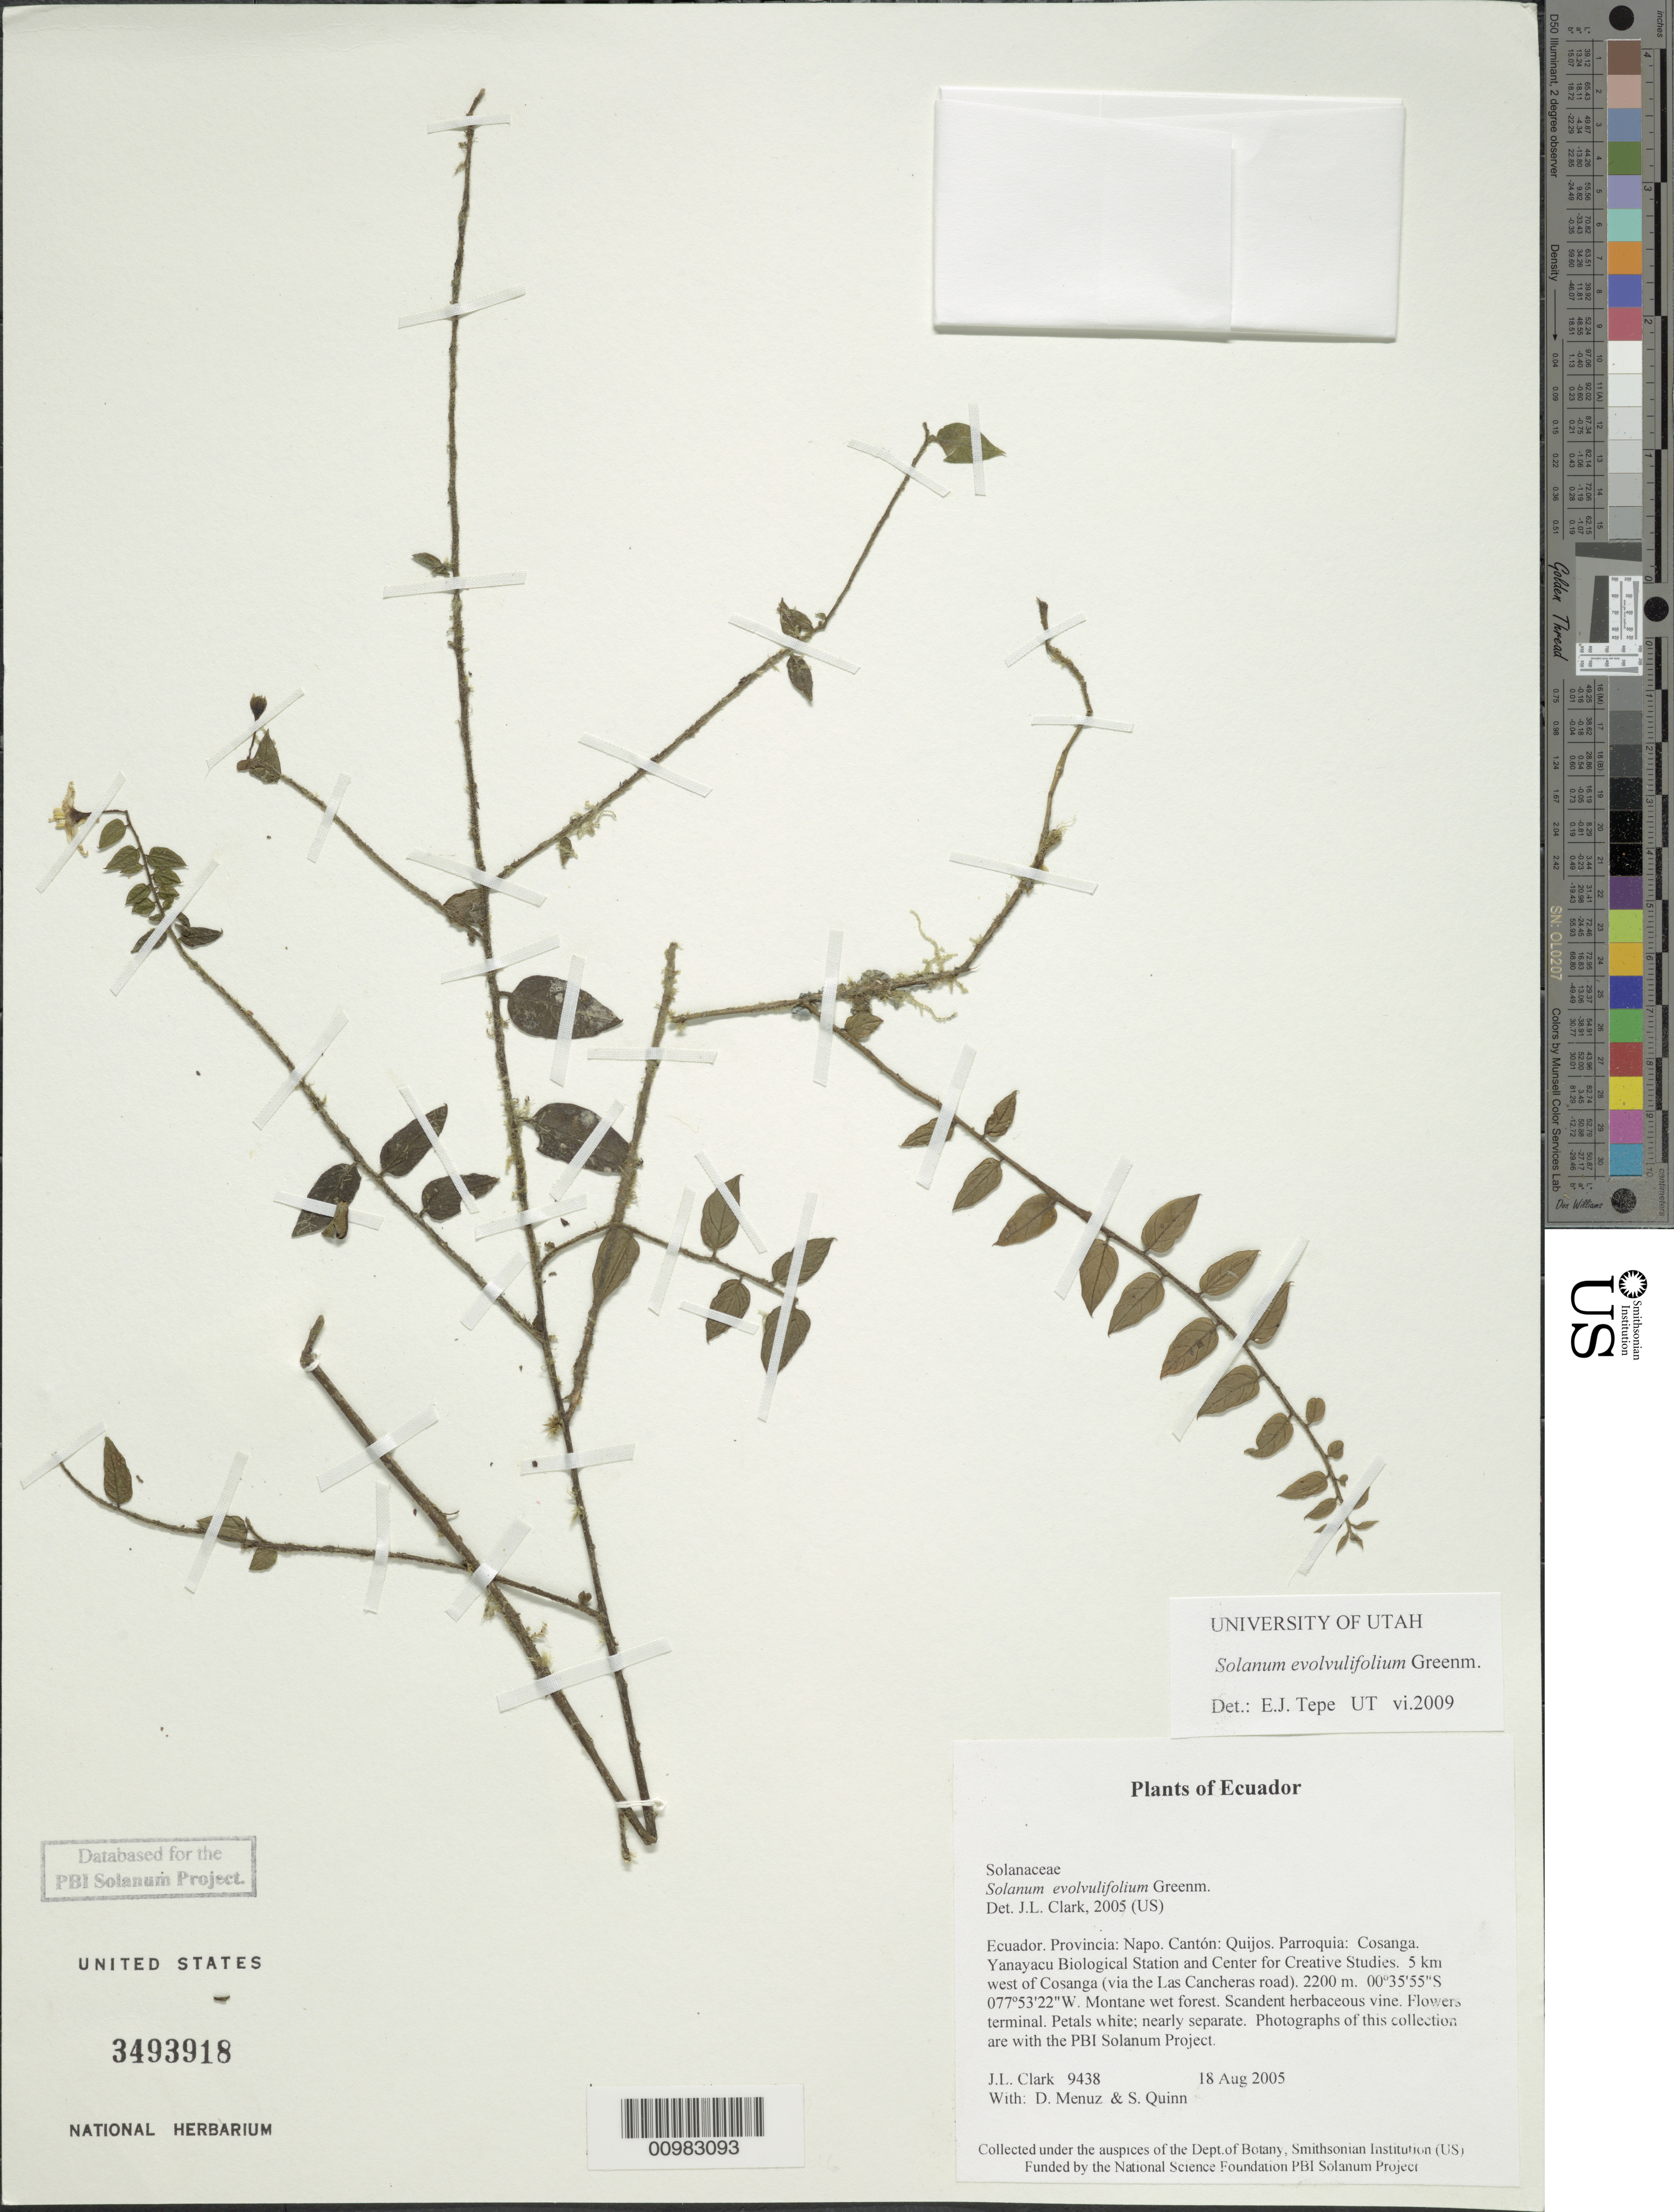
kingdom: Plantae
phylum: Tracheophyta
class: Magnoliopsida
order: Solanales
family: Solanaceae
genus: Solanum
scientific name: Solanum evolvulifolium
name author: Greenm. ex Donn. Sm.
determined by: Knapp, S. D.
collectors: J. L. Clark, D. Menuz & S. Quinn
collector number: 9438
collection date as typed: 18 Aug 2005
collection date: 2005-08-18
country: Ecuador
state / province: Napo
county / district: Quijos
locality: Yanayacu Biological Station and Center for Creative studies. 5 km west of Cosanga (via the Las Cancheras road).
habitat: Montane wet forest.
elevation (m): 2200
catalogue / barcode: US 3493918